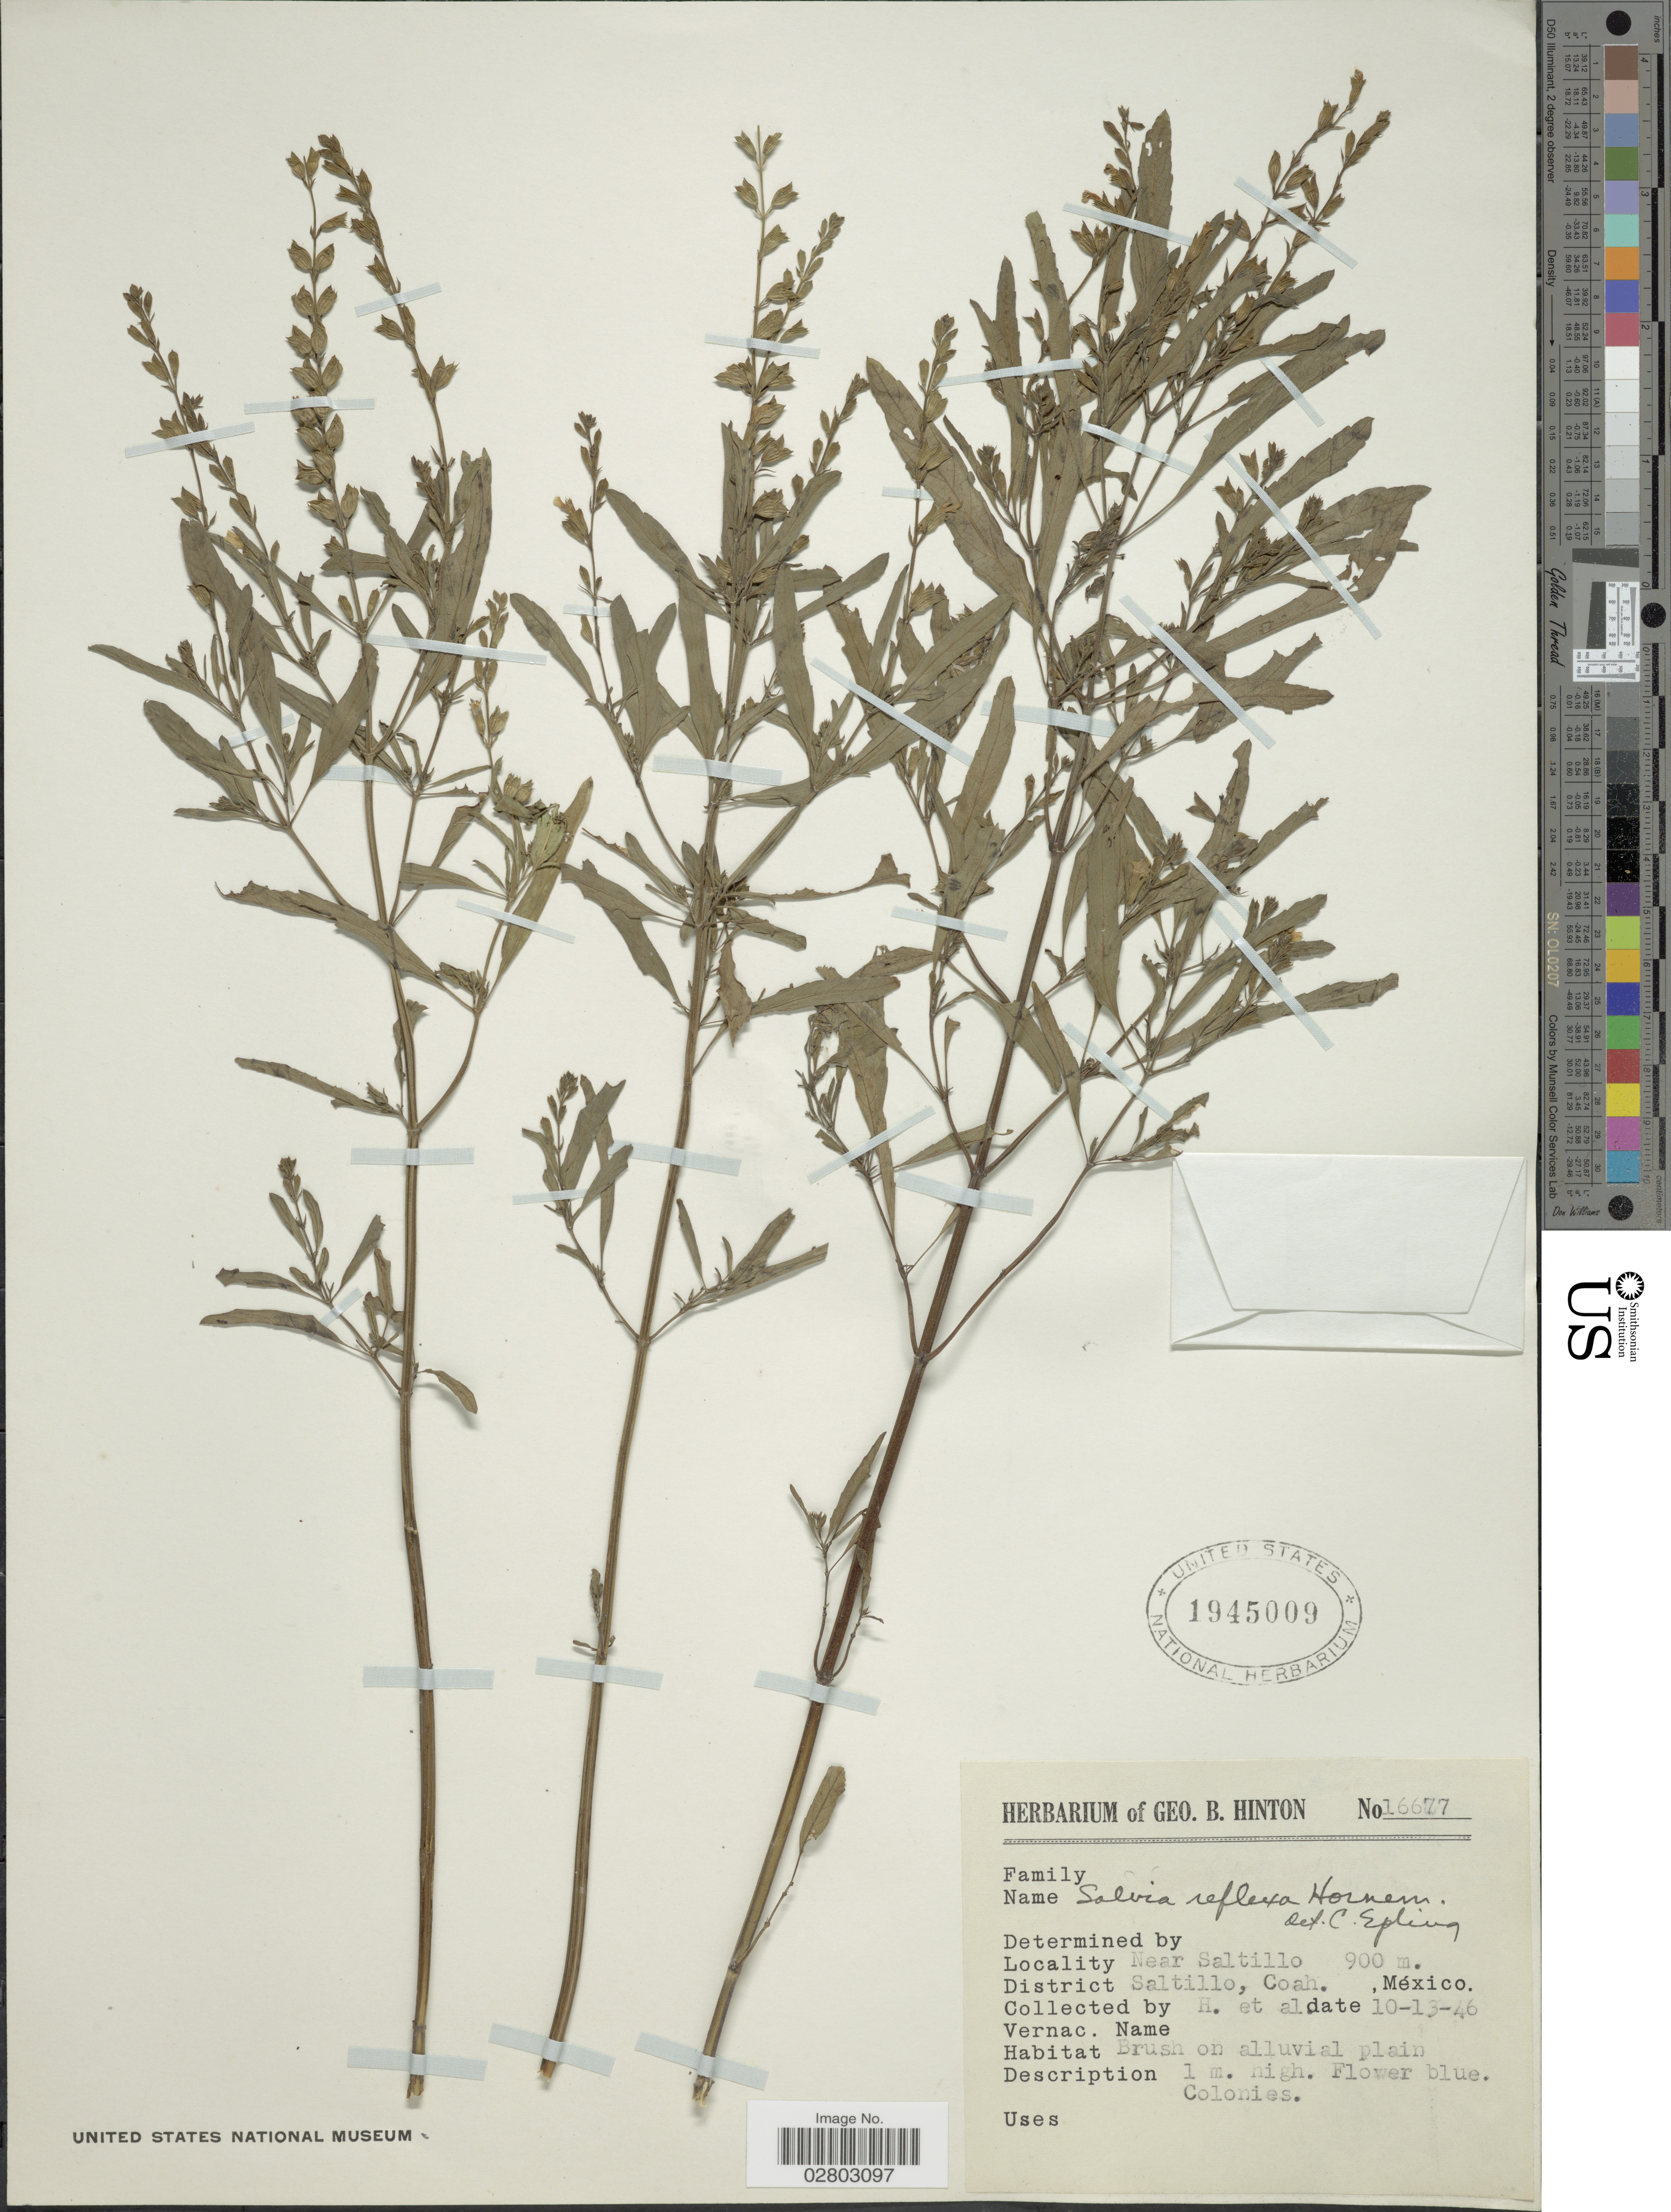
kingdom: Plantae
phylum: Tracheophyta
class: Magnoliopsida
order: Lamiales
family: Lamiaceae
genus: Salvia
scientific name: Salvia reflexa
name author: Hornem.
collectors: G. B. Hinton & et al.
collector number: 16677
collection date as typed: Transcribed d/m/y: 13/10/46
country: Mexico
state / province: Coahuila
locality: Near Saltillo, District Saltillo, Coah., México.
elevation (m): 900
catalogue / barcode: US 1945009